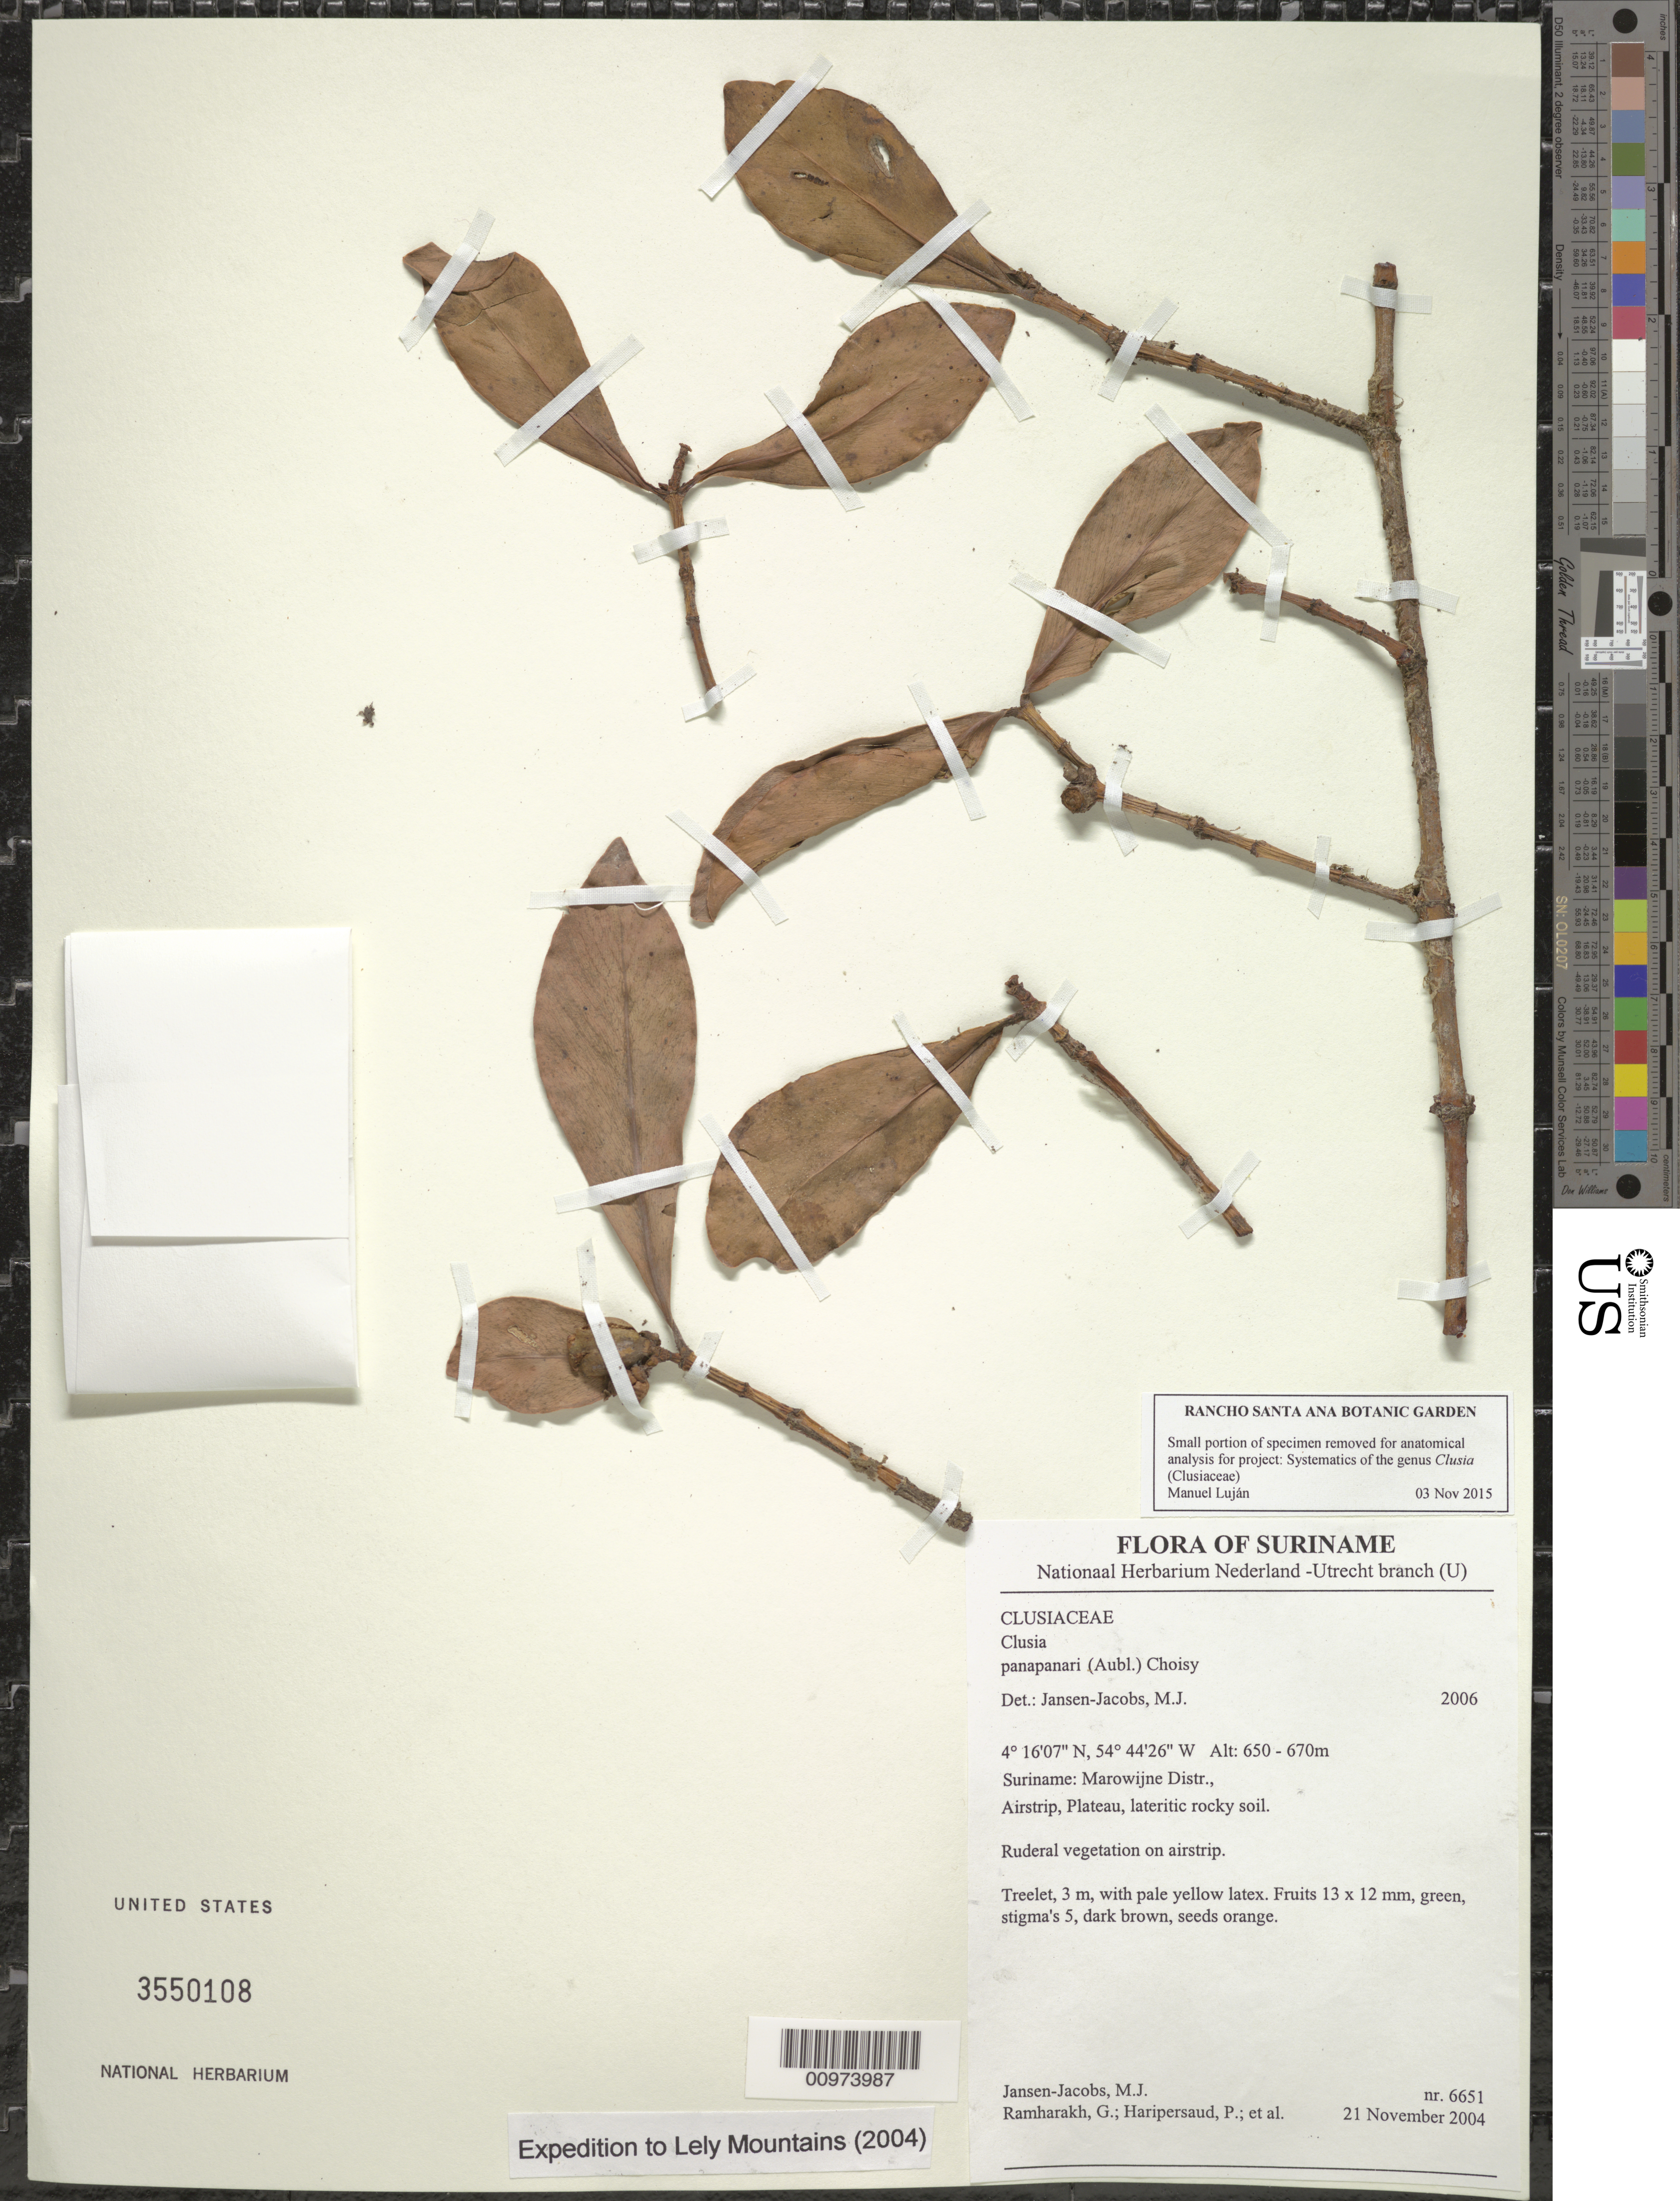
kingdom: Plantae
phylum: Tracheophyta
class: Magnoliopsida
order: Malpighiales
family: Clusiaceae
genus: Clusia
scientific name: Clusia panapanari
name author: (Aubl.) Choisy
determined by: Jansen-Jacobs, M. J., (U), Nationaal Herbarium Nederland, Utrecht University branch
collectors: M. J. Jansen-Jacobs et al.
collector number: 6651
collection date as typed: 21-Nov-04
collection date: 2004-11-21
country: Suriname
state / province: Marowijne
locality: Marowijne Distr., Airstrip, Plateau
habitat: Lateritic rocky soil. Ruderal vegetation on airstrip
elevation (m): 650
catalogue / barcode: US 3550108